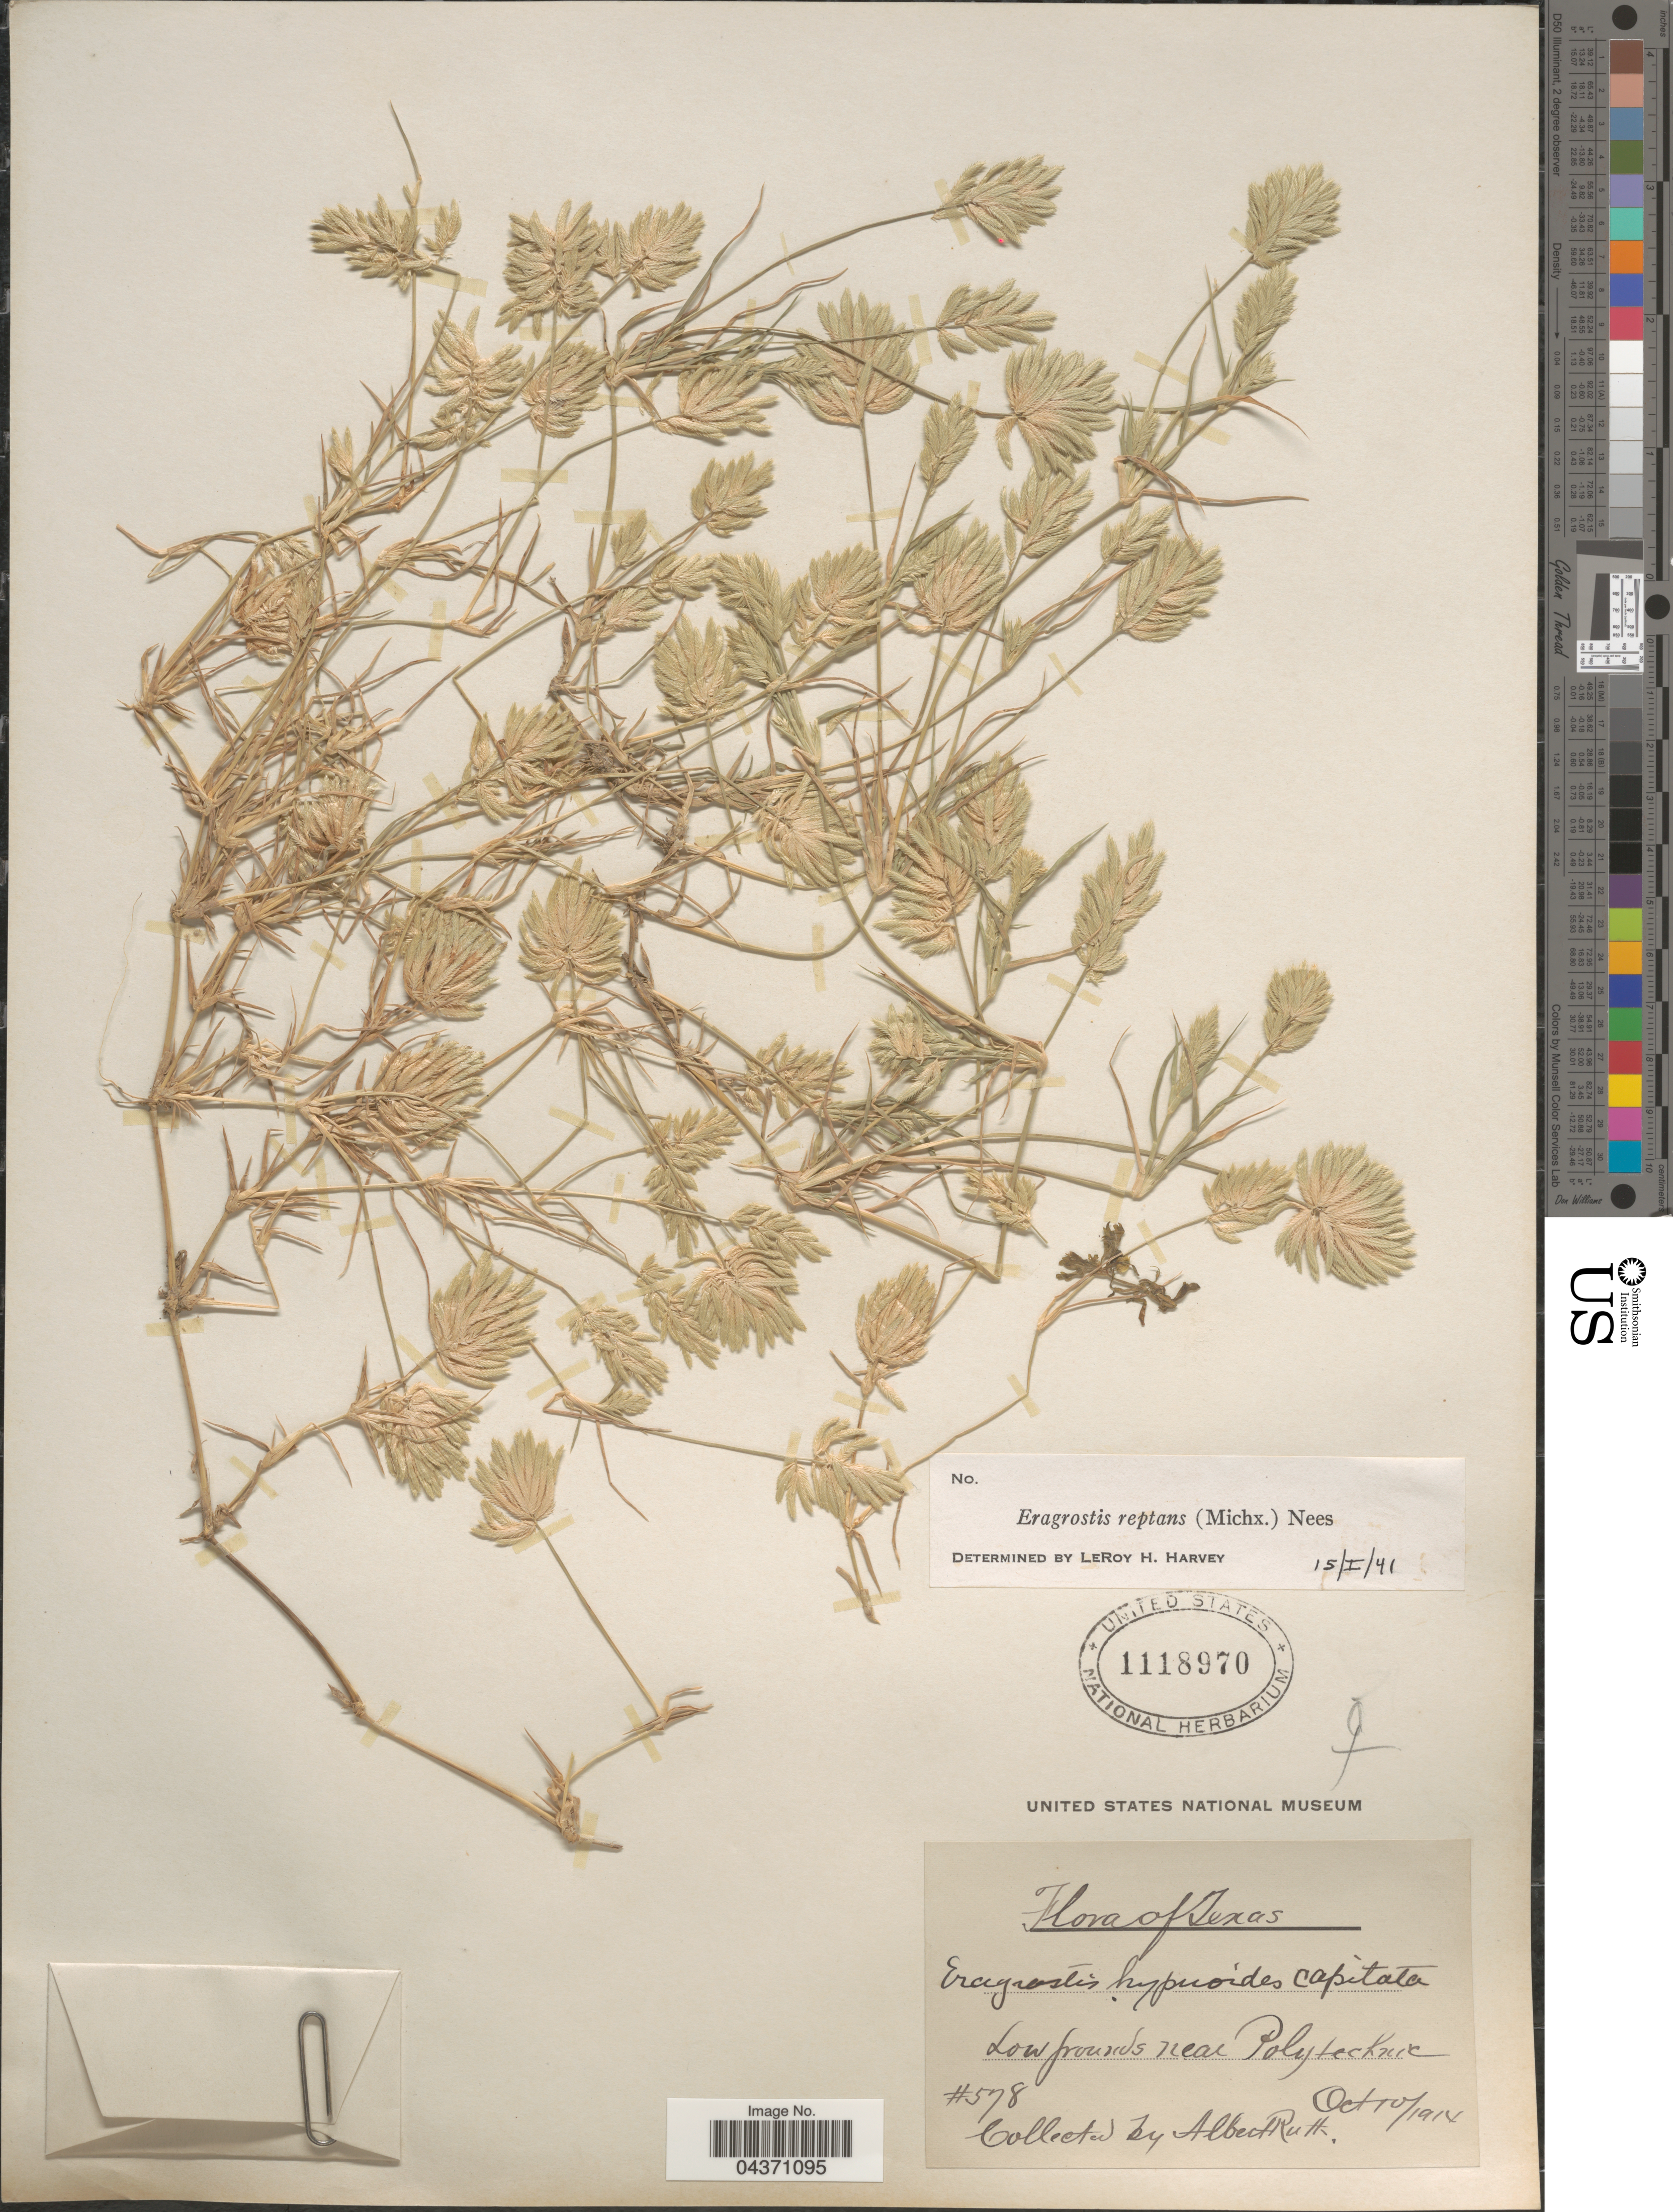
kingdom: Plantae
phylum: Tracheophyta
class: Liliopsida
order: Poales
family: Poaceae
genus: Eragrostis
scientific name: Eragrostis reptans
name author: (Michx.) Nees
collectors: A. Ruth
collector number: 578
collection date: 1914-10-10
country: United States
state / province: Texas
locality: Low grounds near Polytechnic.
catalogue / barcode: US 1118970